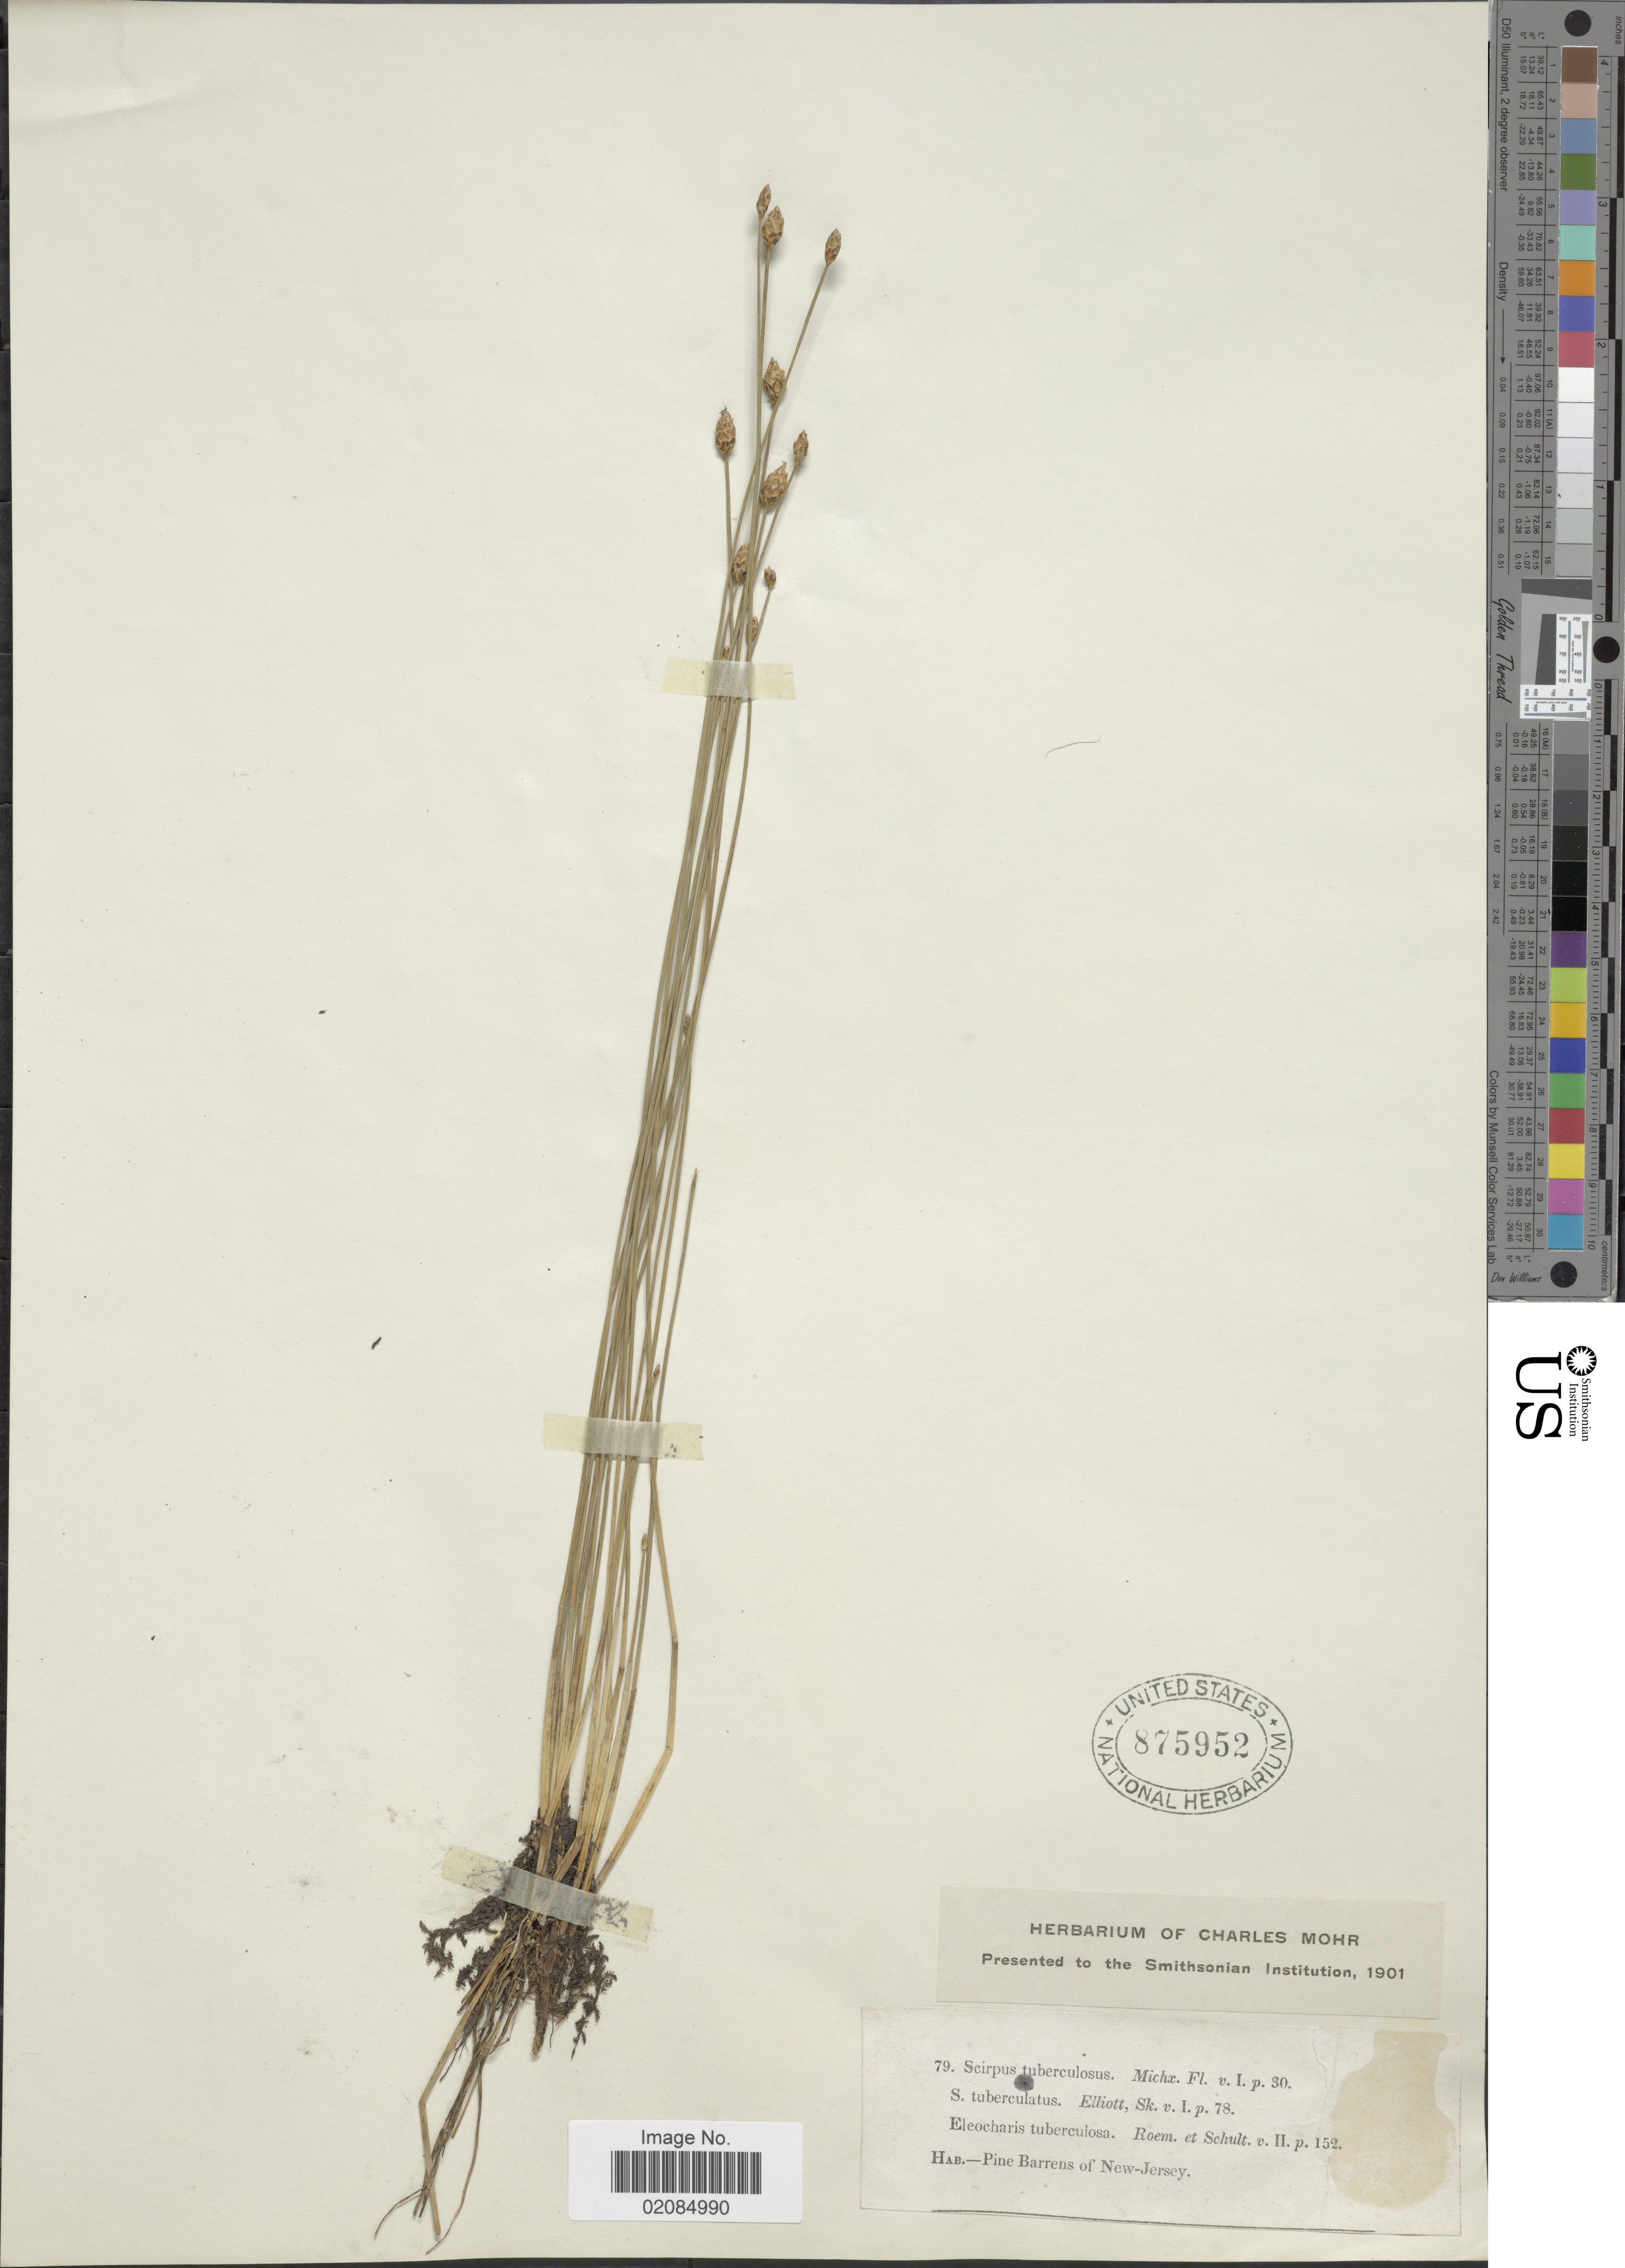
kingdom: Plantae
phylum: Tracheophyta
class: Liliopsida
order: Poales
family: Cyperaceae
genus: Eleocharis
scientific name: Eleocharis tuberculosa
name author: (Michx.) Roem. & Schult.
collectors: ex herb. Charles Mohr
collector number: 79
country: United States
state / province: New Jersey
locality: Pine Barrens of New Jersey.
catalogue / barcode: US 875952